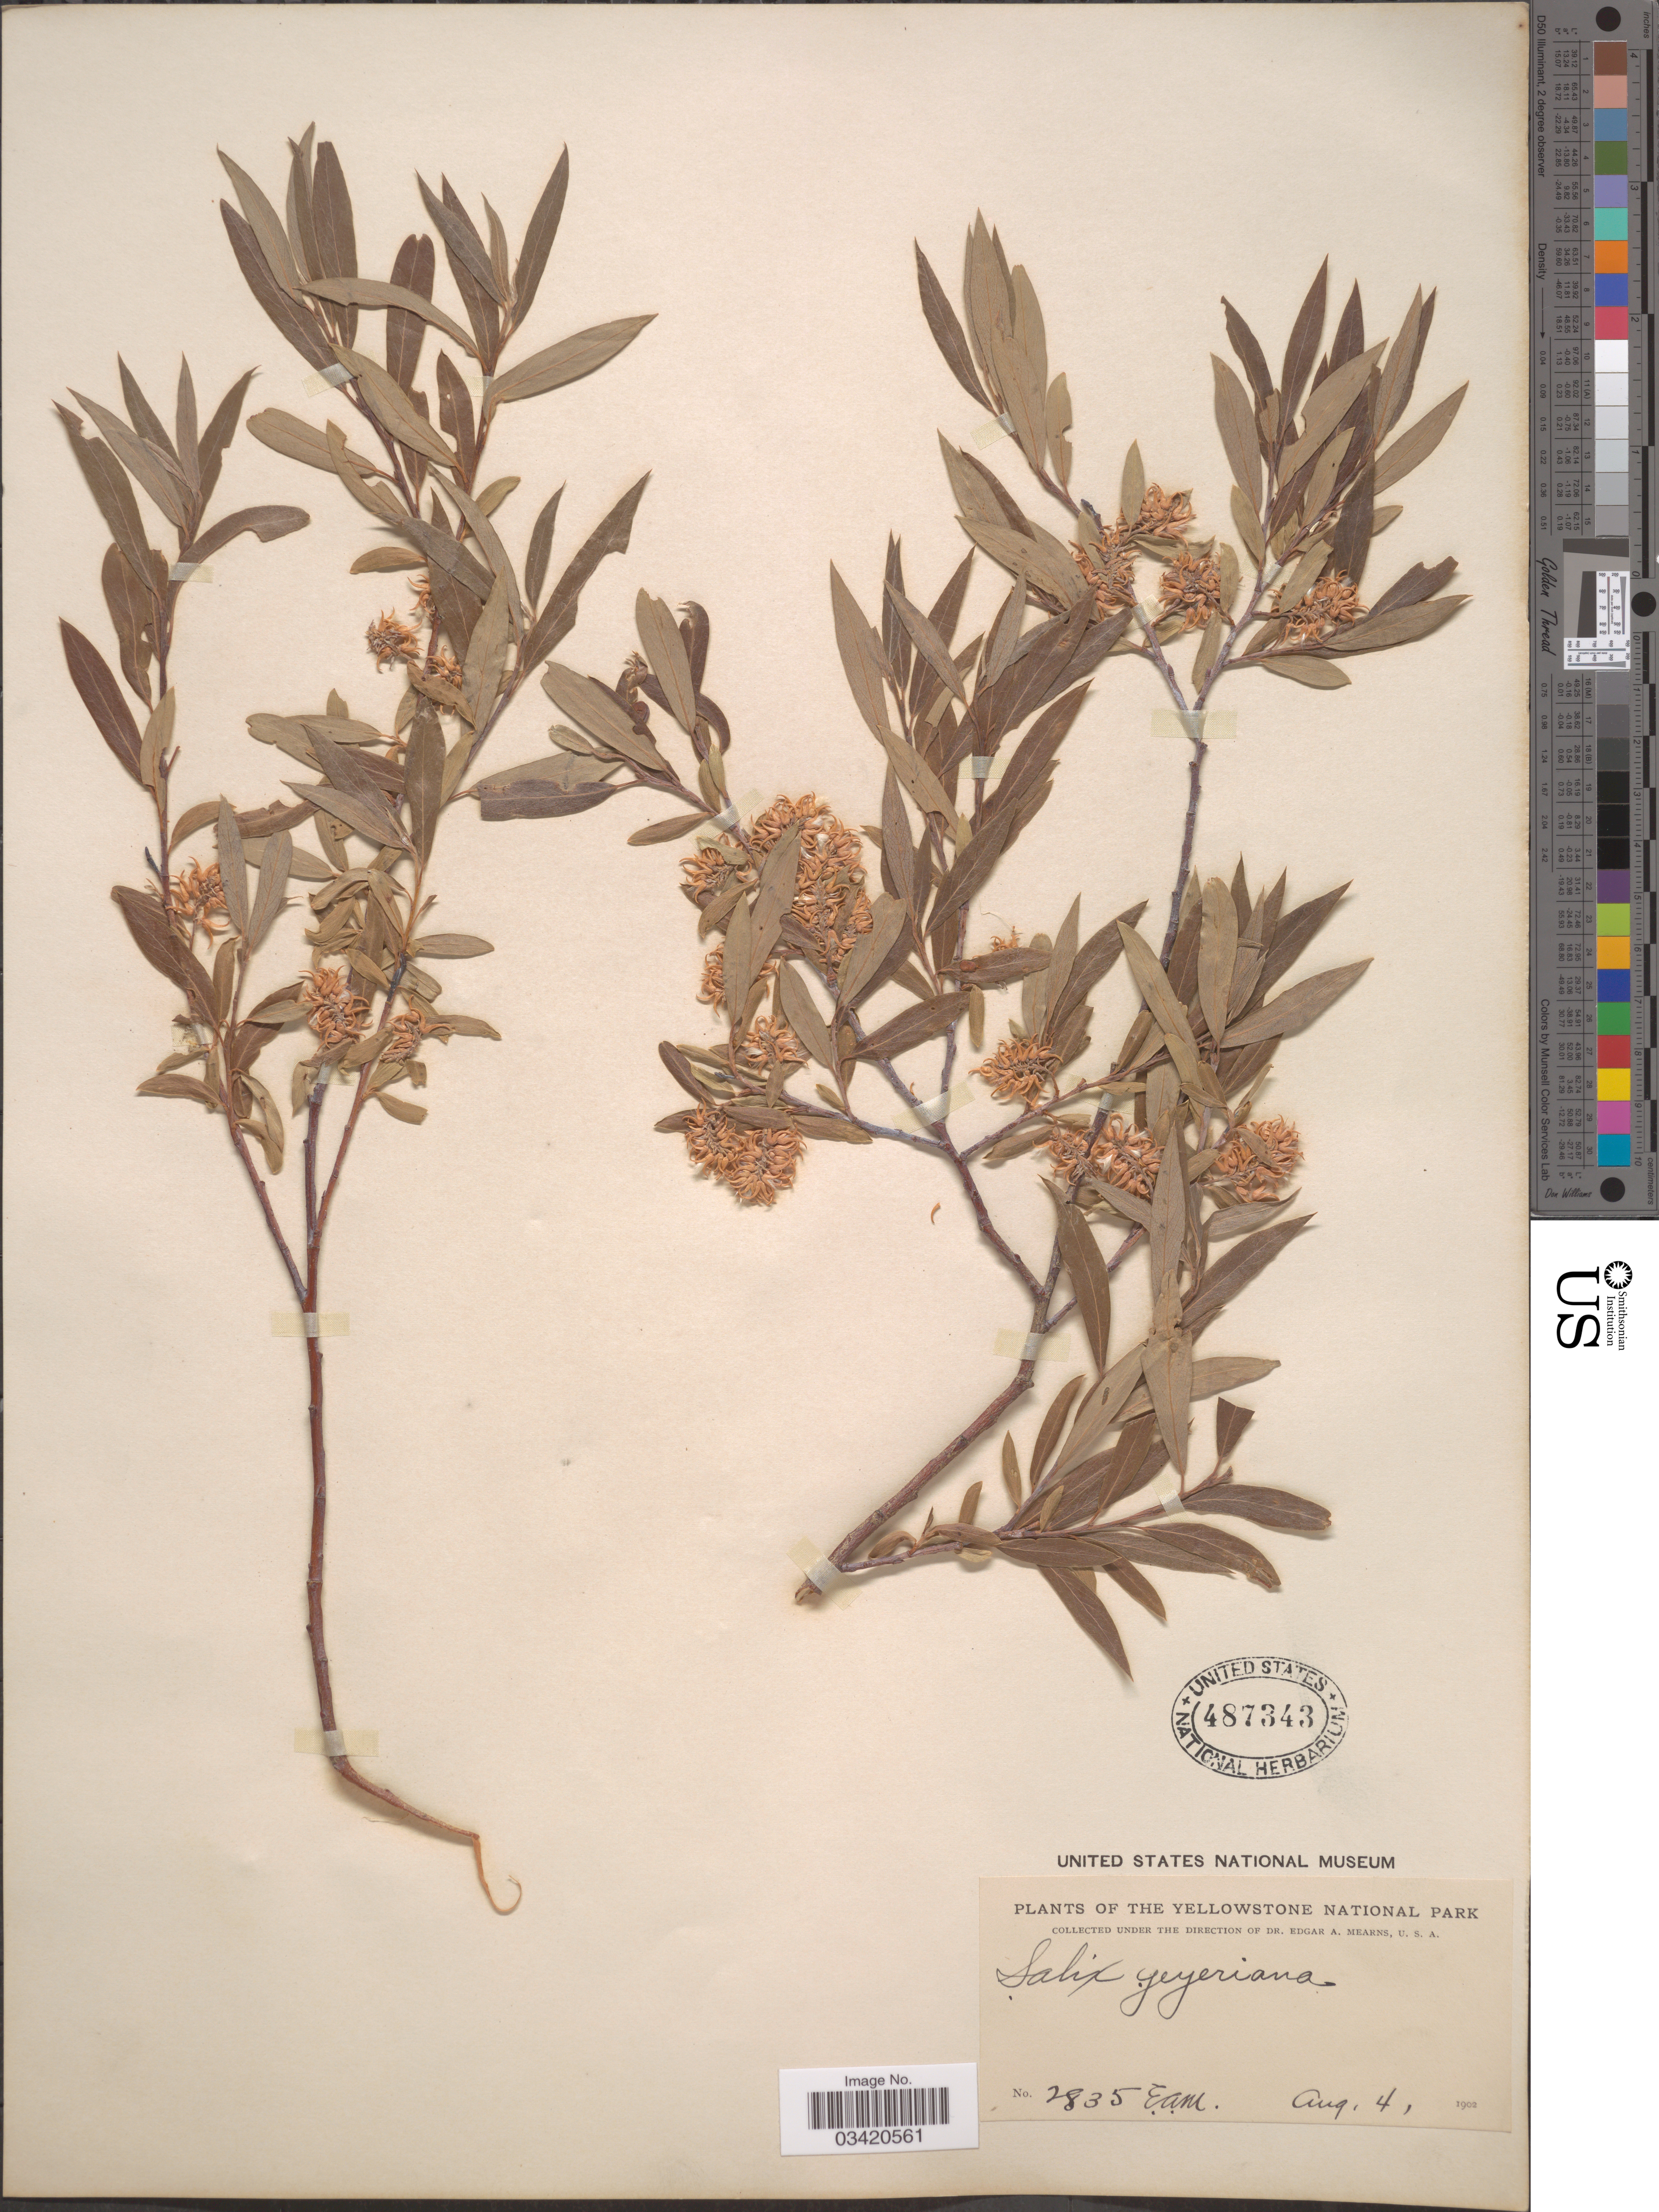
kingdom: Plantae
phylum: Tracheophyta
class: Magnoliopsida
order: Malpighiales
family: Salicaceae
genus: Salix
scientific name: Salix geyeriana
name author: Andersson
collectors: E. A. Mearns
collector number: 2835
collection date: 1902-08-04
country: United States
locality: The Yellowstone National Park.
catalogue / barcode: US 487343